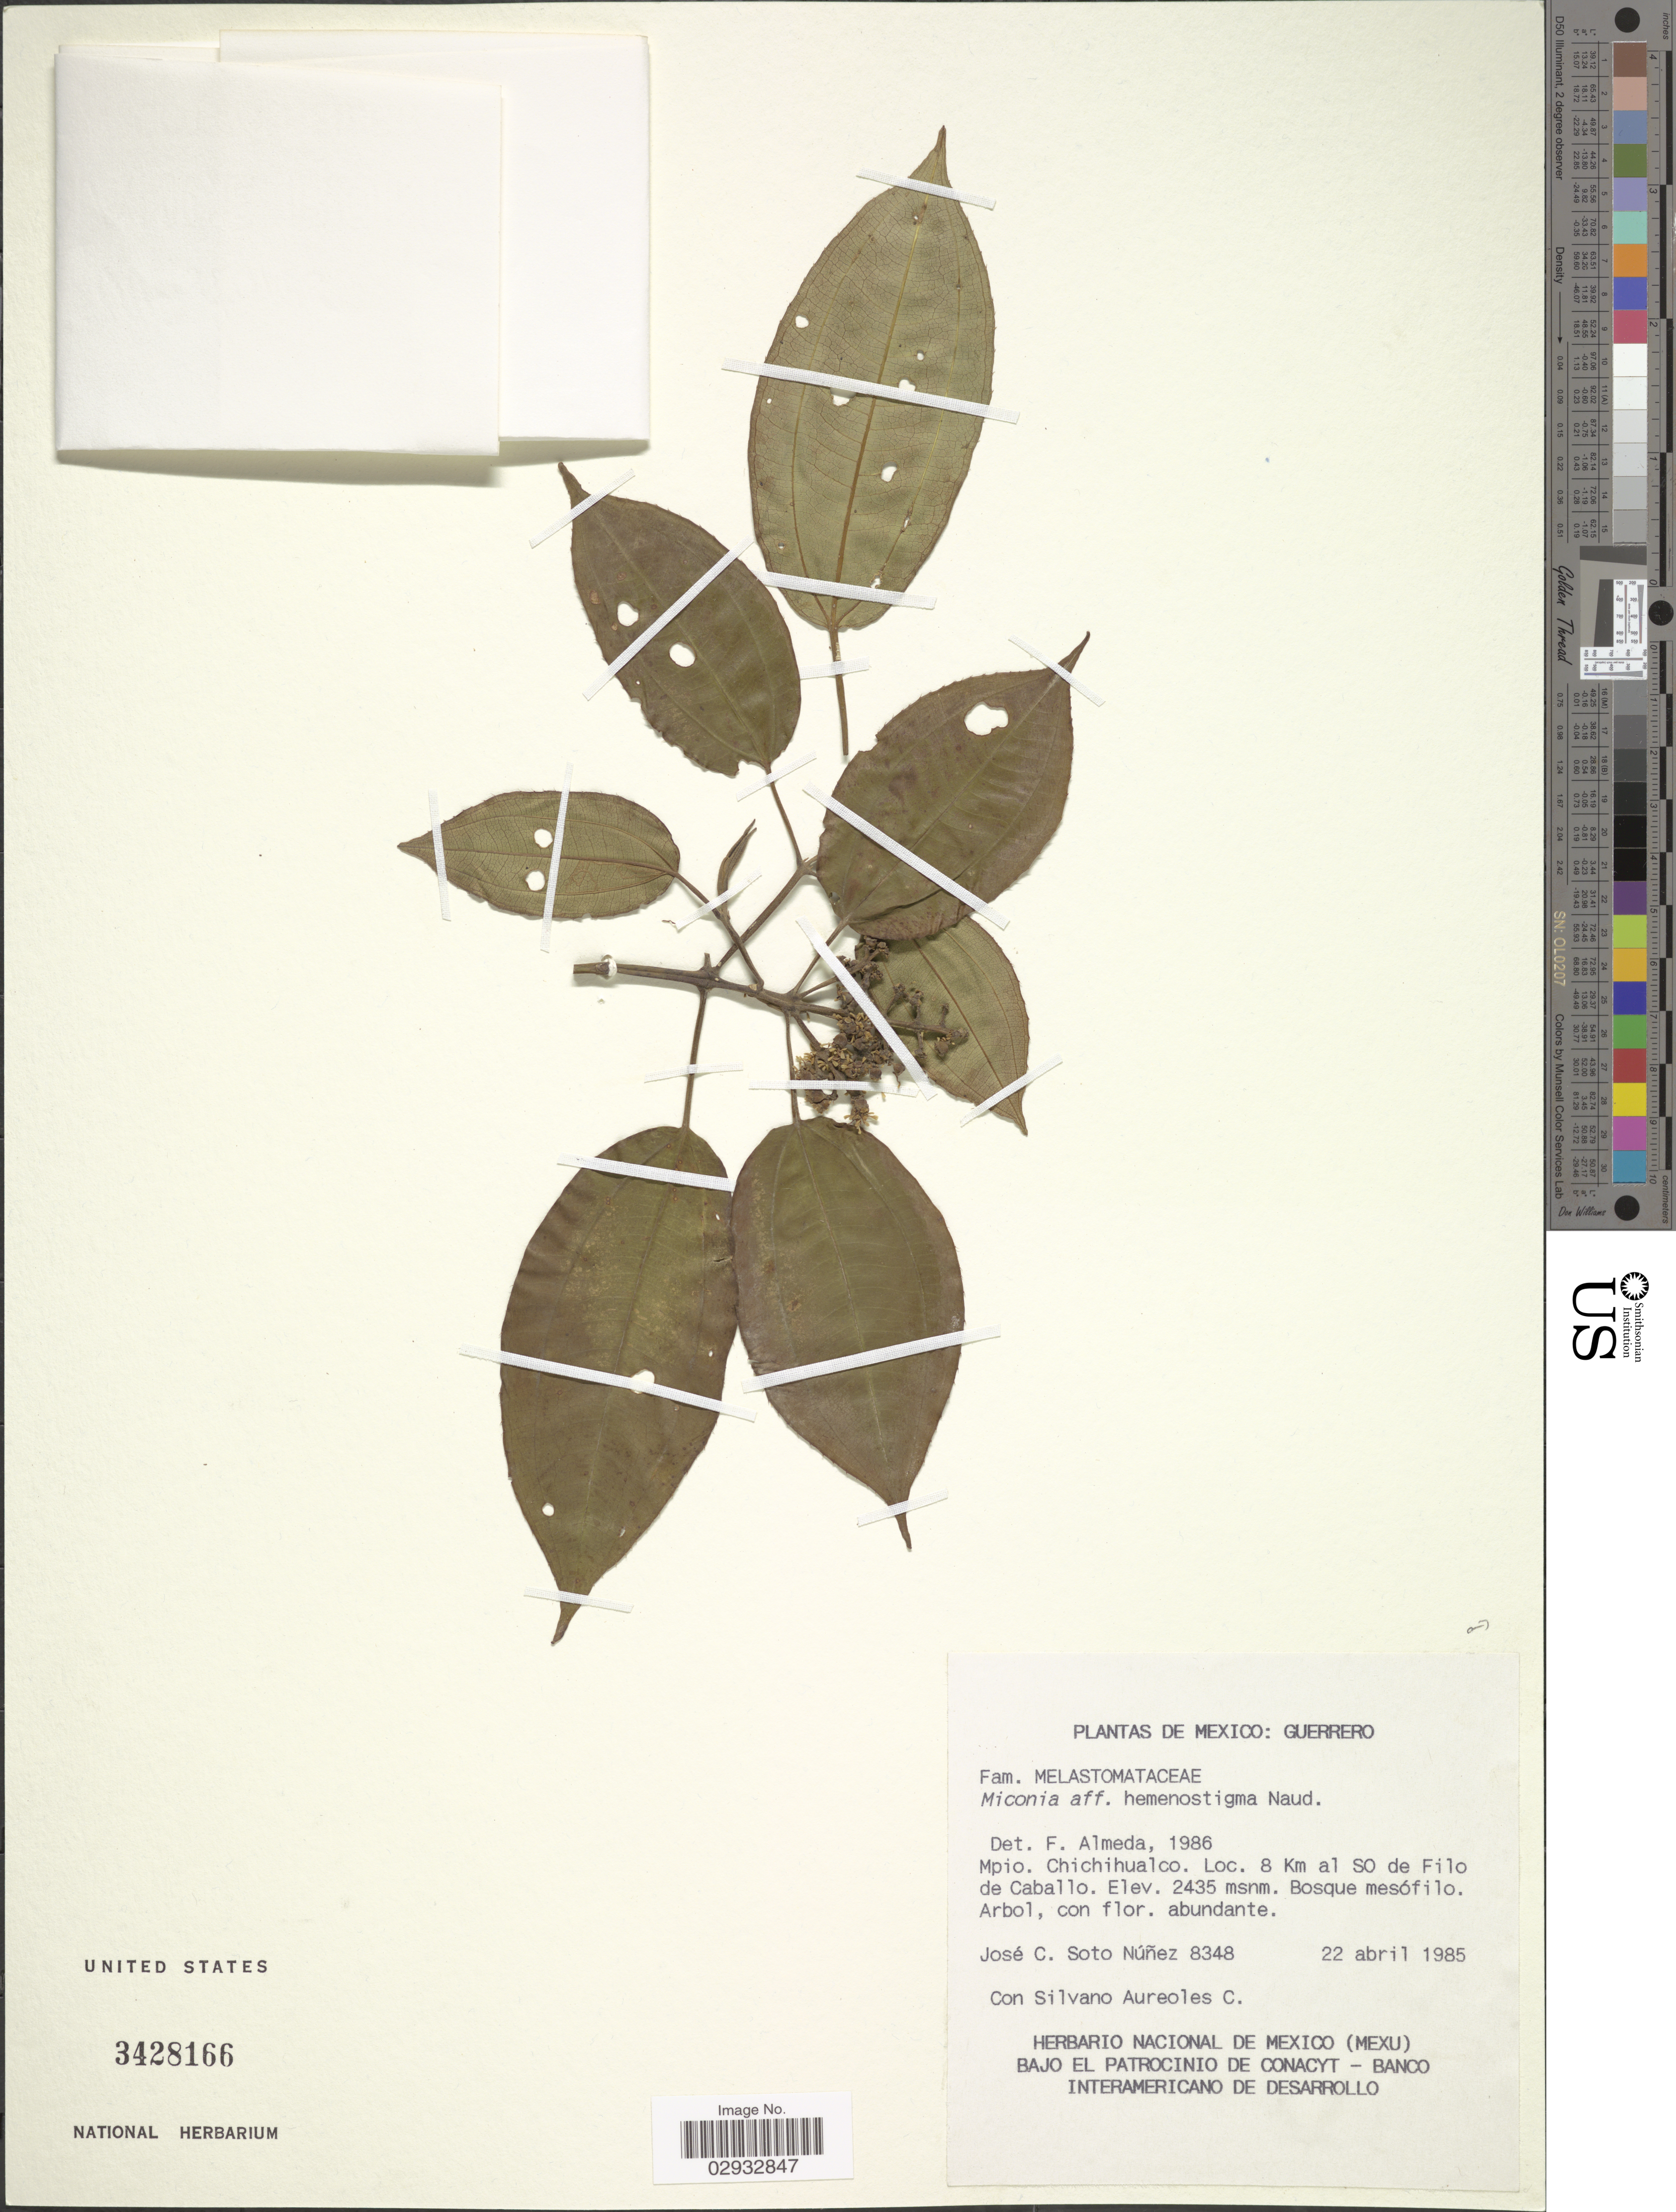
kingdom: Plantae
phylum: Tracheophyta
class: Magnoliopsida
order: Myrtales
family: Melastomataceae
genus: Miconia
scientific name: Miconia hemenostigma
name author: Naudin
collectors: J. Soto & Aureoles C., S.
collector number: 8348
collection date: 1985-04-22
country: Mexico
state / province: Guerrero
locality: Mpio. Chichihualco. 8 Km al SO de Filo de Caballo.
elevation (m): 2435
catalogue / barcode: US 3428166